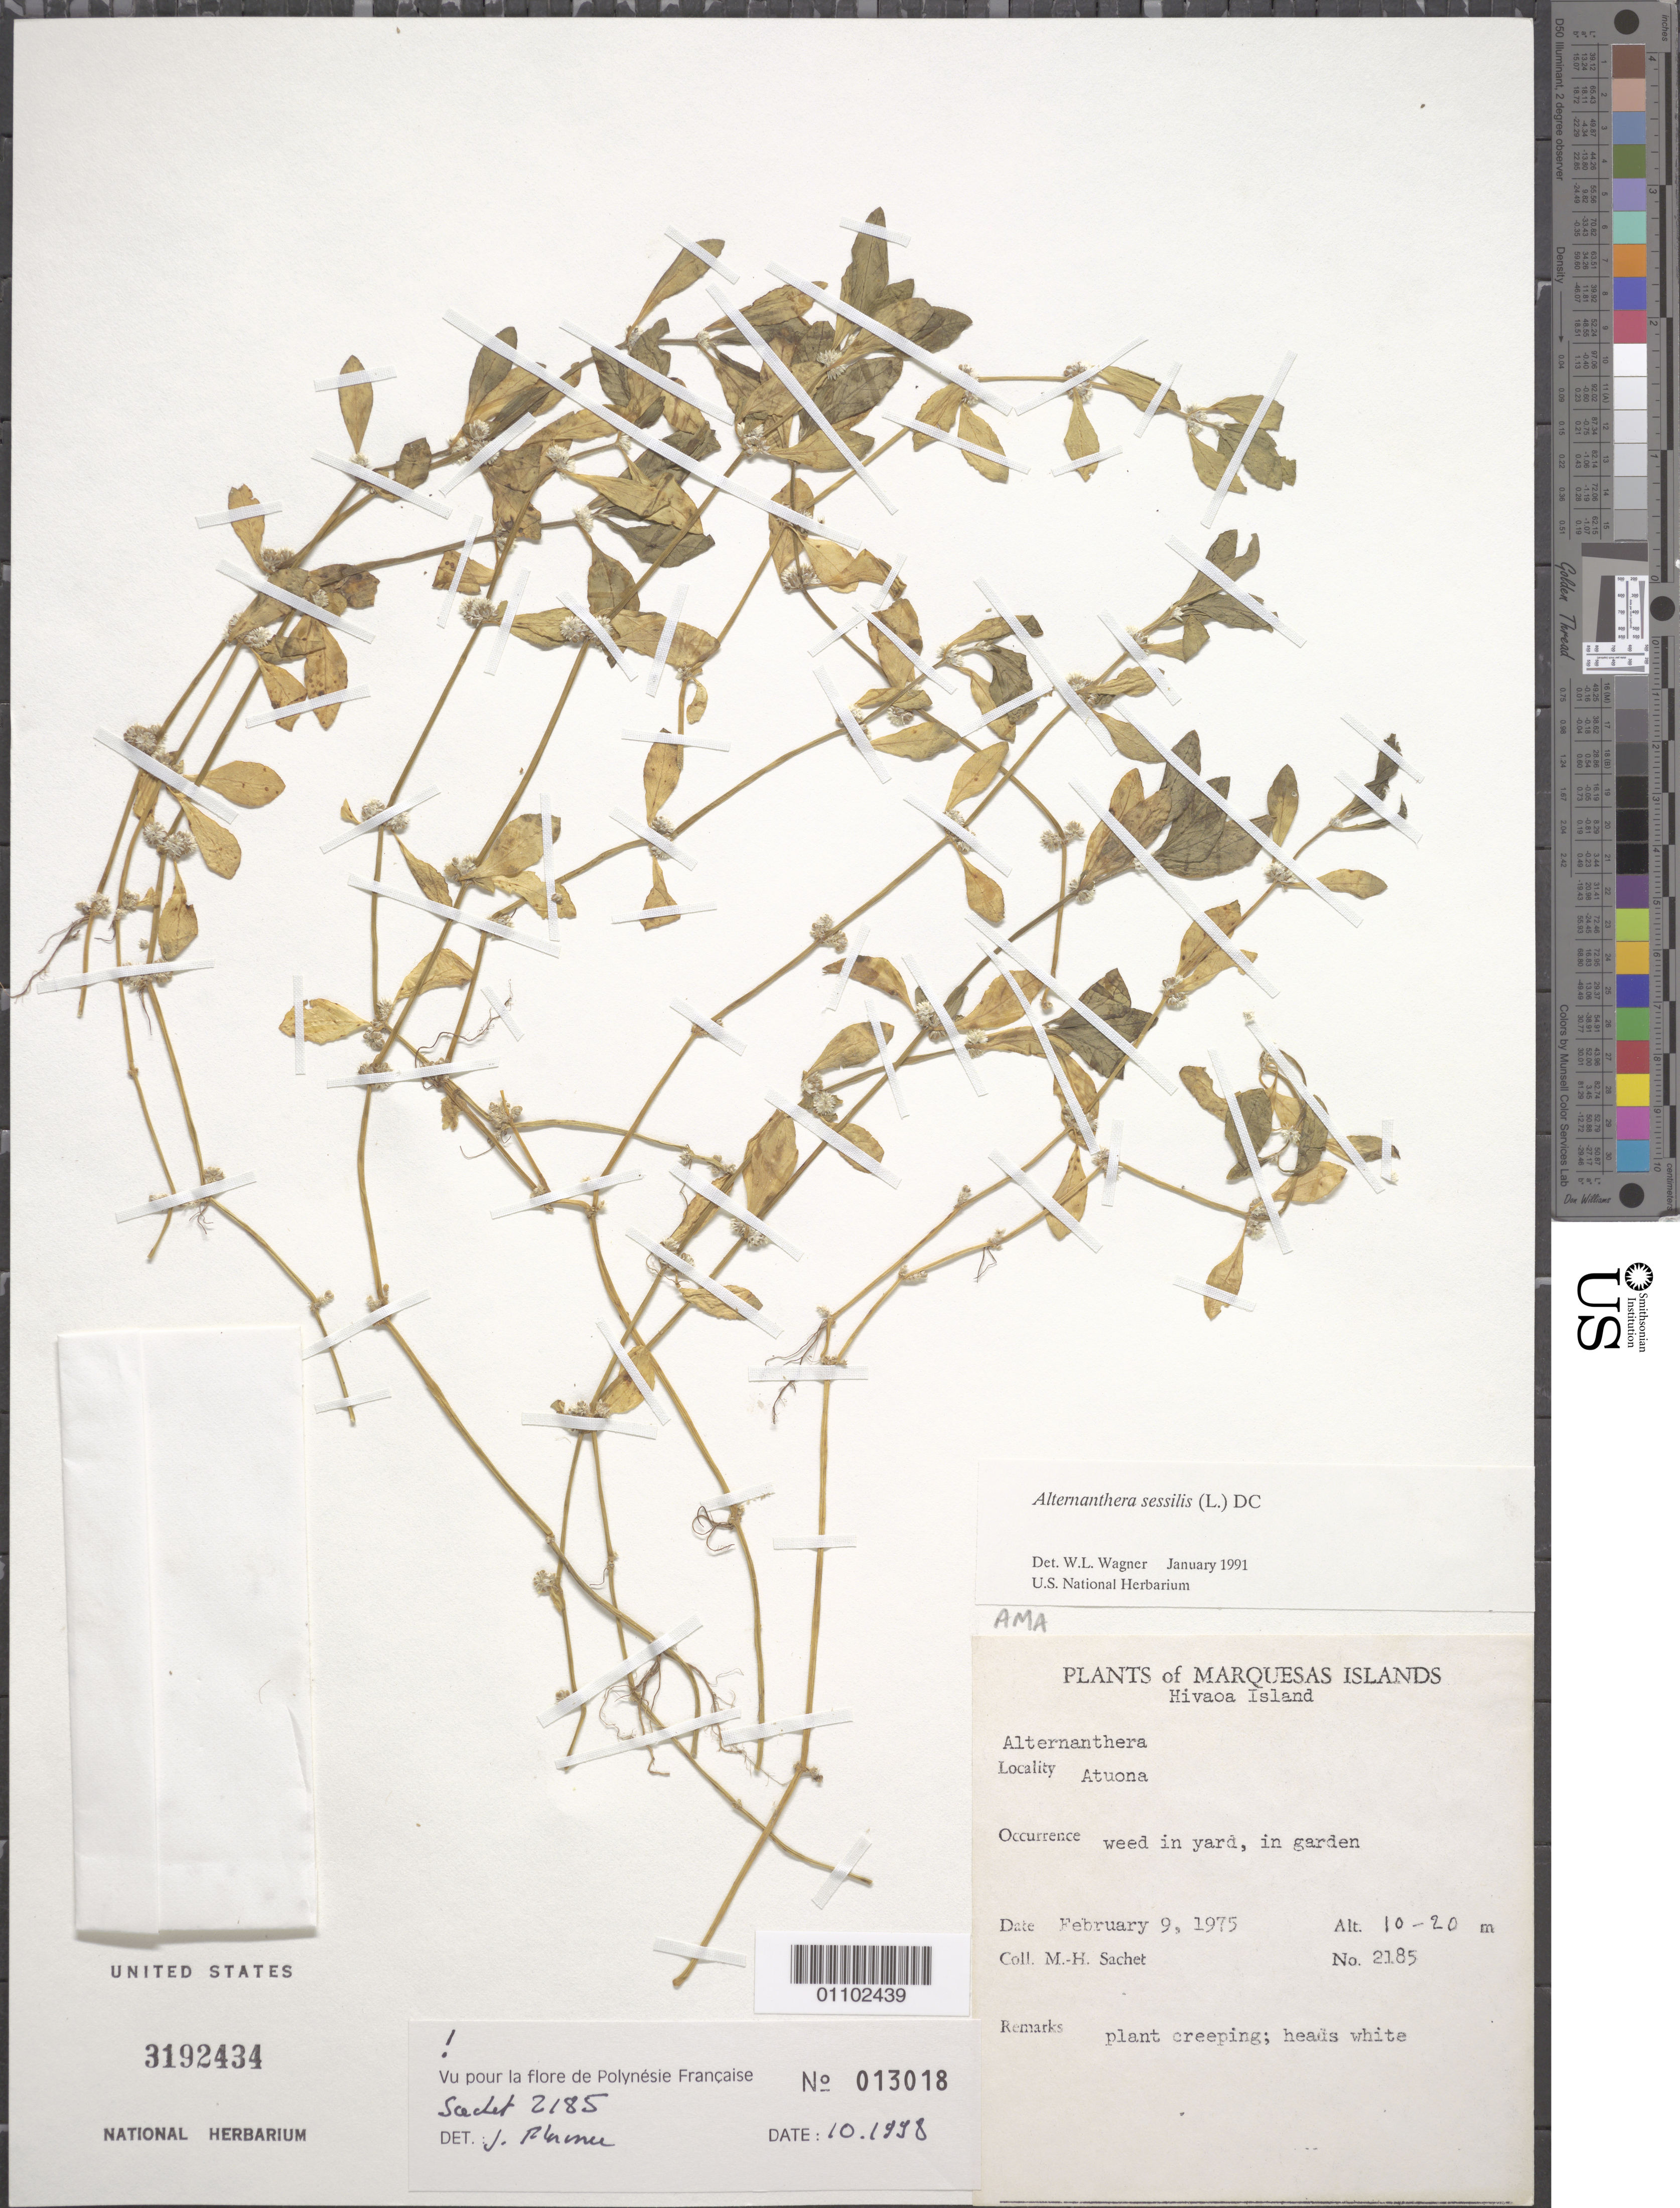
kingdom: Plantae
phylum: Tracheophyta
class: Magnoliopsida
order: Caryophyllales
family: Amaranthaceae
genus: Alternanthera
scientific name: Alternanthera sessilis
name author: (L.) DC.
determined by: Wagner, W. L., (BOT), Smithsonian Institution - National Museum of Natural History (UNITED STATES)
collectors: M.-H. Sachet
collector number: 2185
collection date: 1975-02-09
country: French Polynesia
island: Hiva Oa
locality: Atuona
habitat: Weed in garden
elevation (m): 10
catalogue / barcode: US 3192434